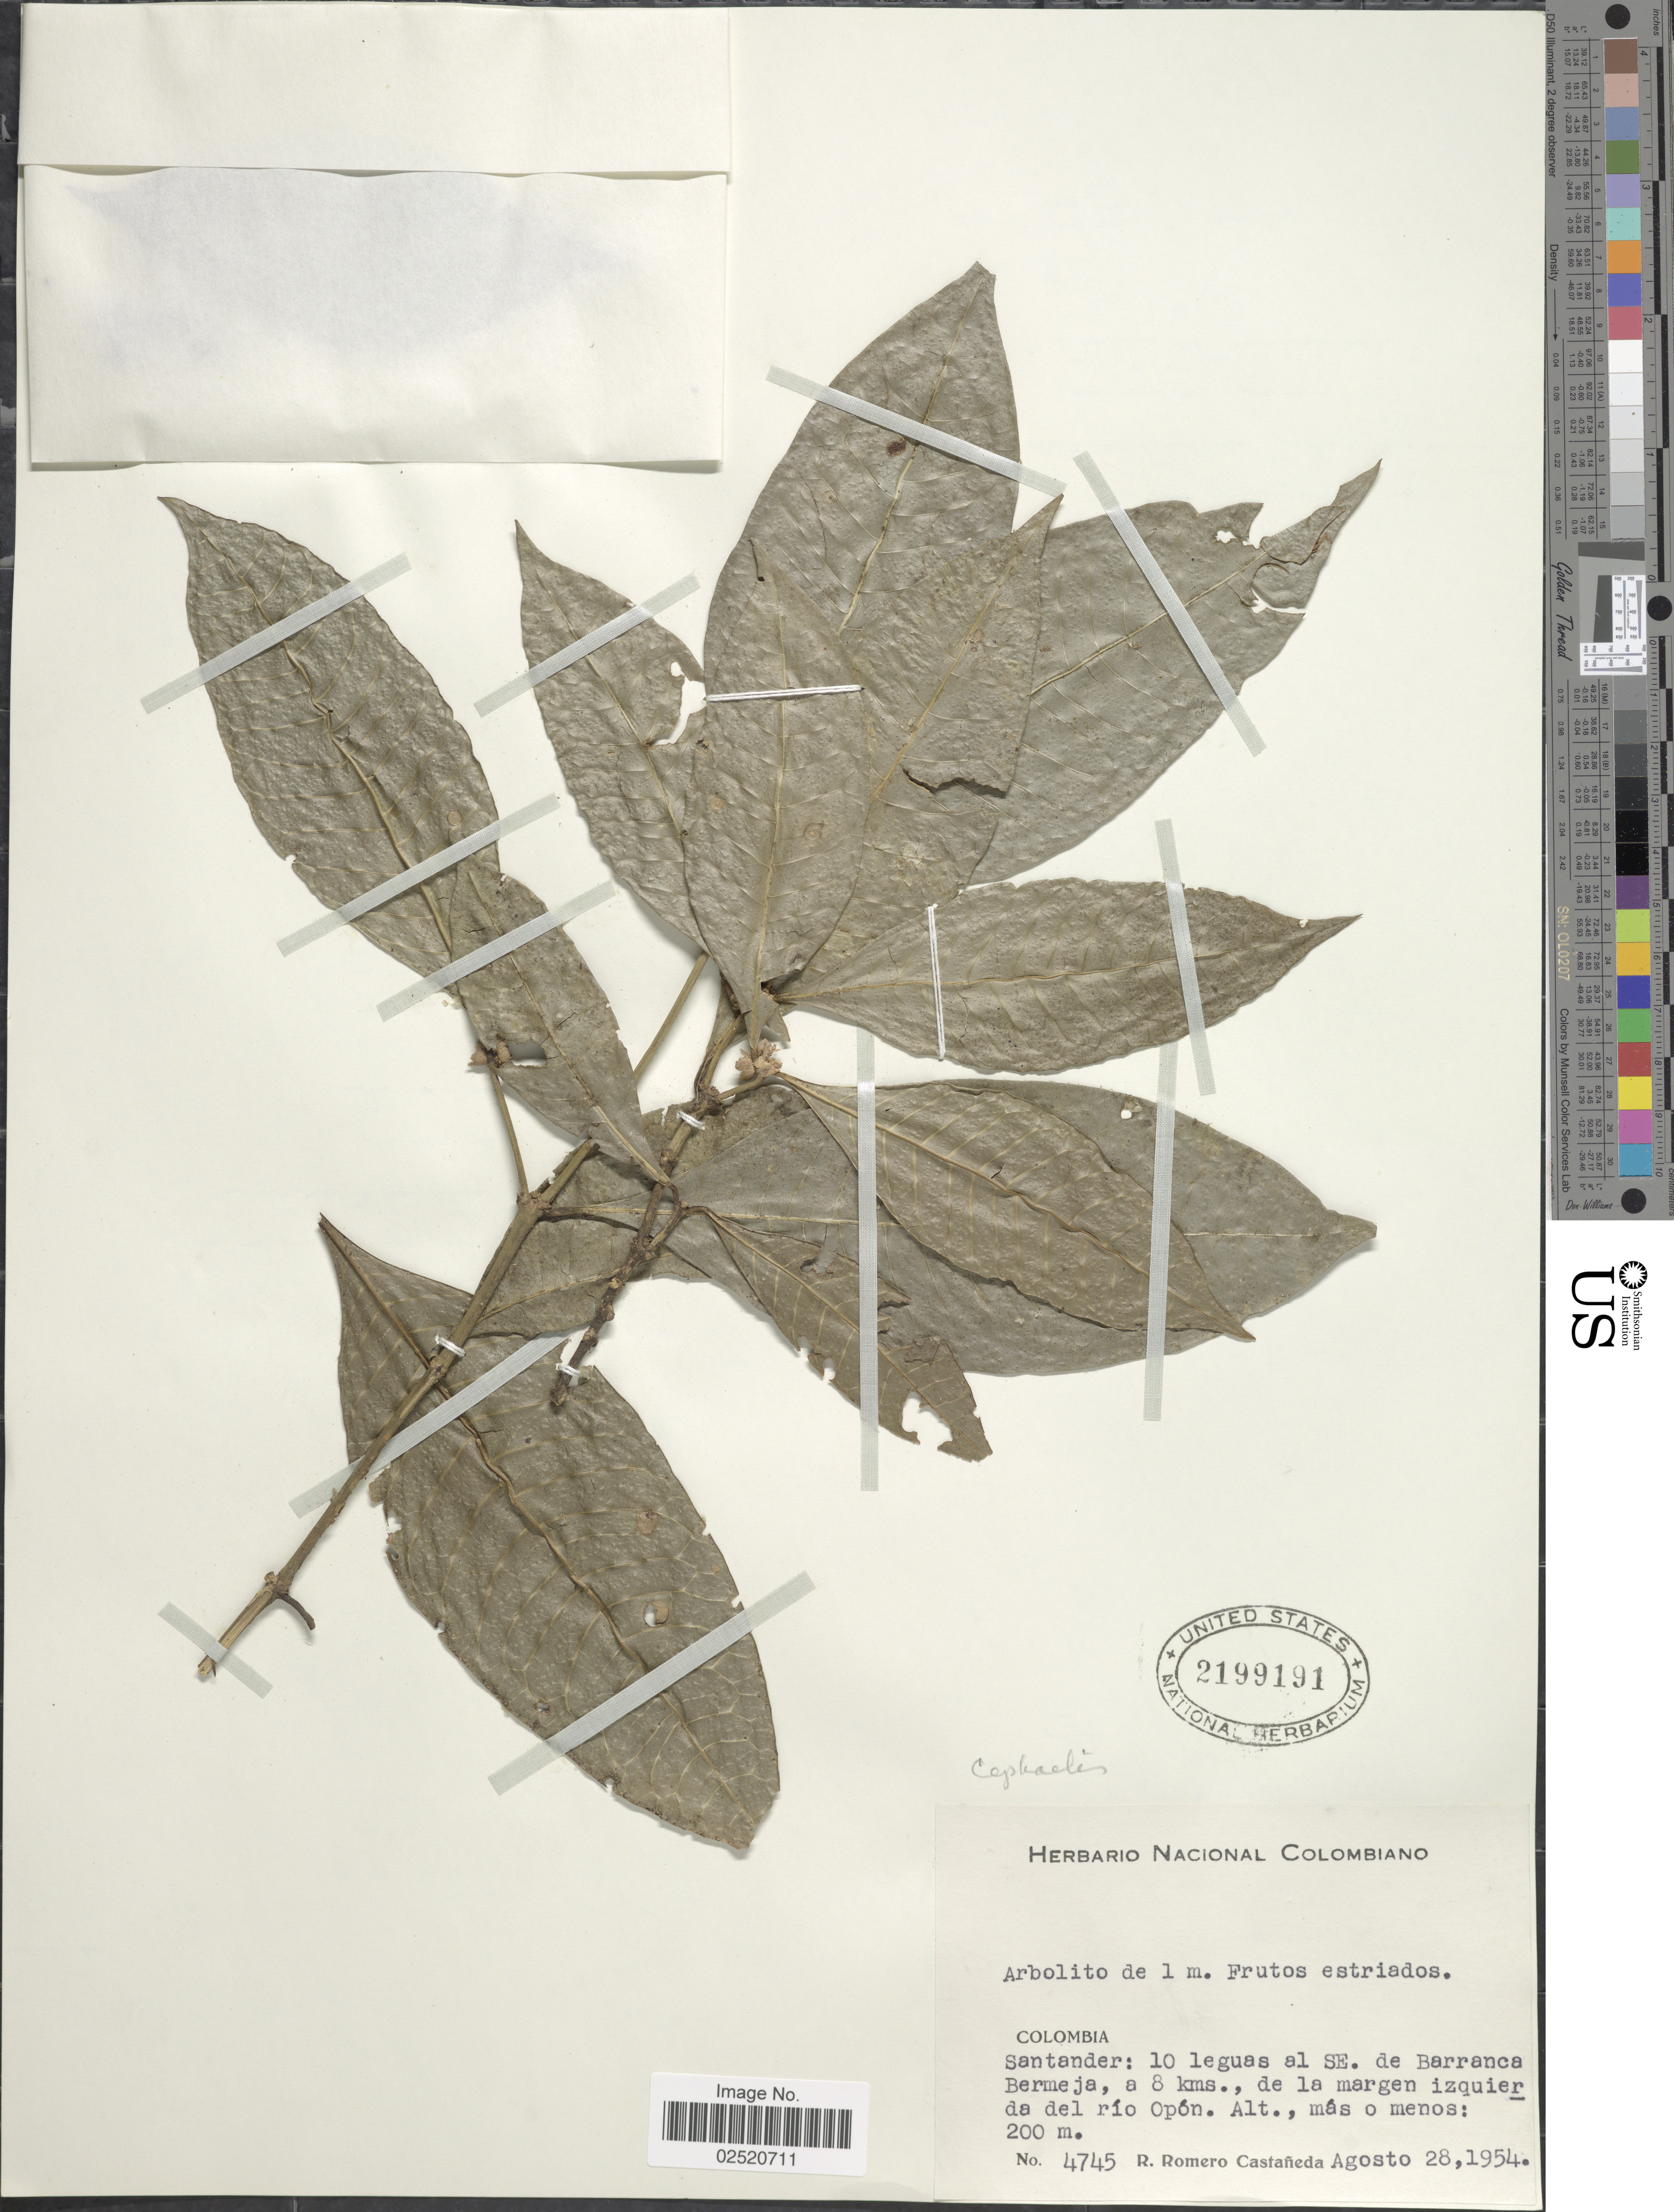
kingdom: Plantae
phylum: Tracheophyta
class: Magnoliopsida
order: Gentianales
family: Rubiaceae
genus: Psychotria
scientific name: Psychotria sp.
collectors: R. Romero Castañeda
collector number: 4745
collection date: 1954-08-28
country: Colombia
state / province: Santander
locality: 10 leguas al SE. de Barranca Bermeja, a 8 kms., de la margen izquierda del río Opón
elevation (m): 200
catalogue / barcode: US 2199191